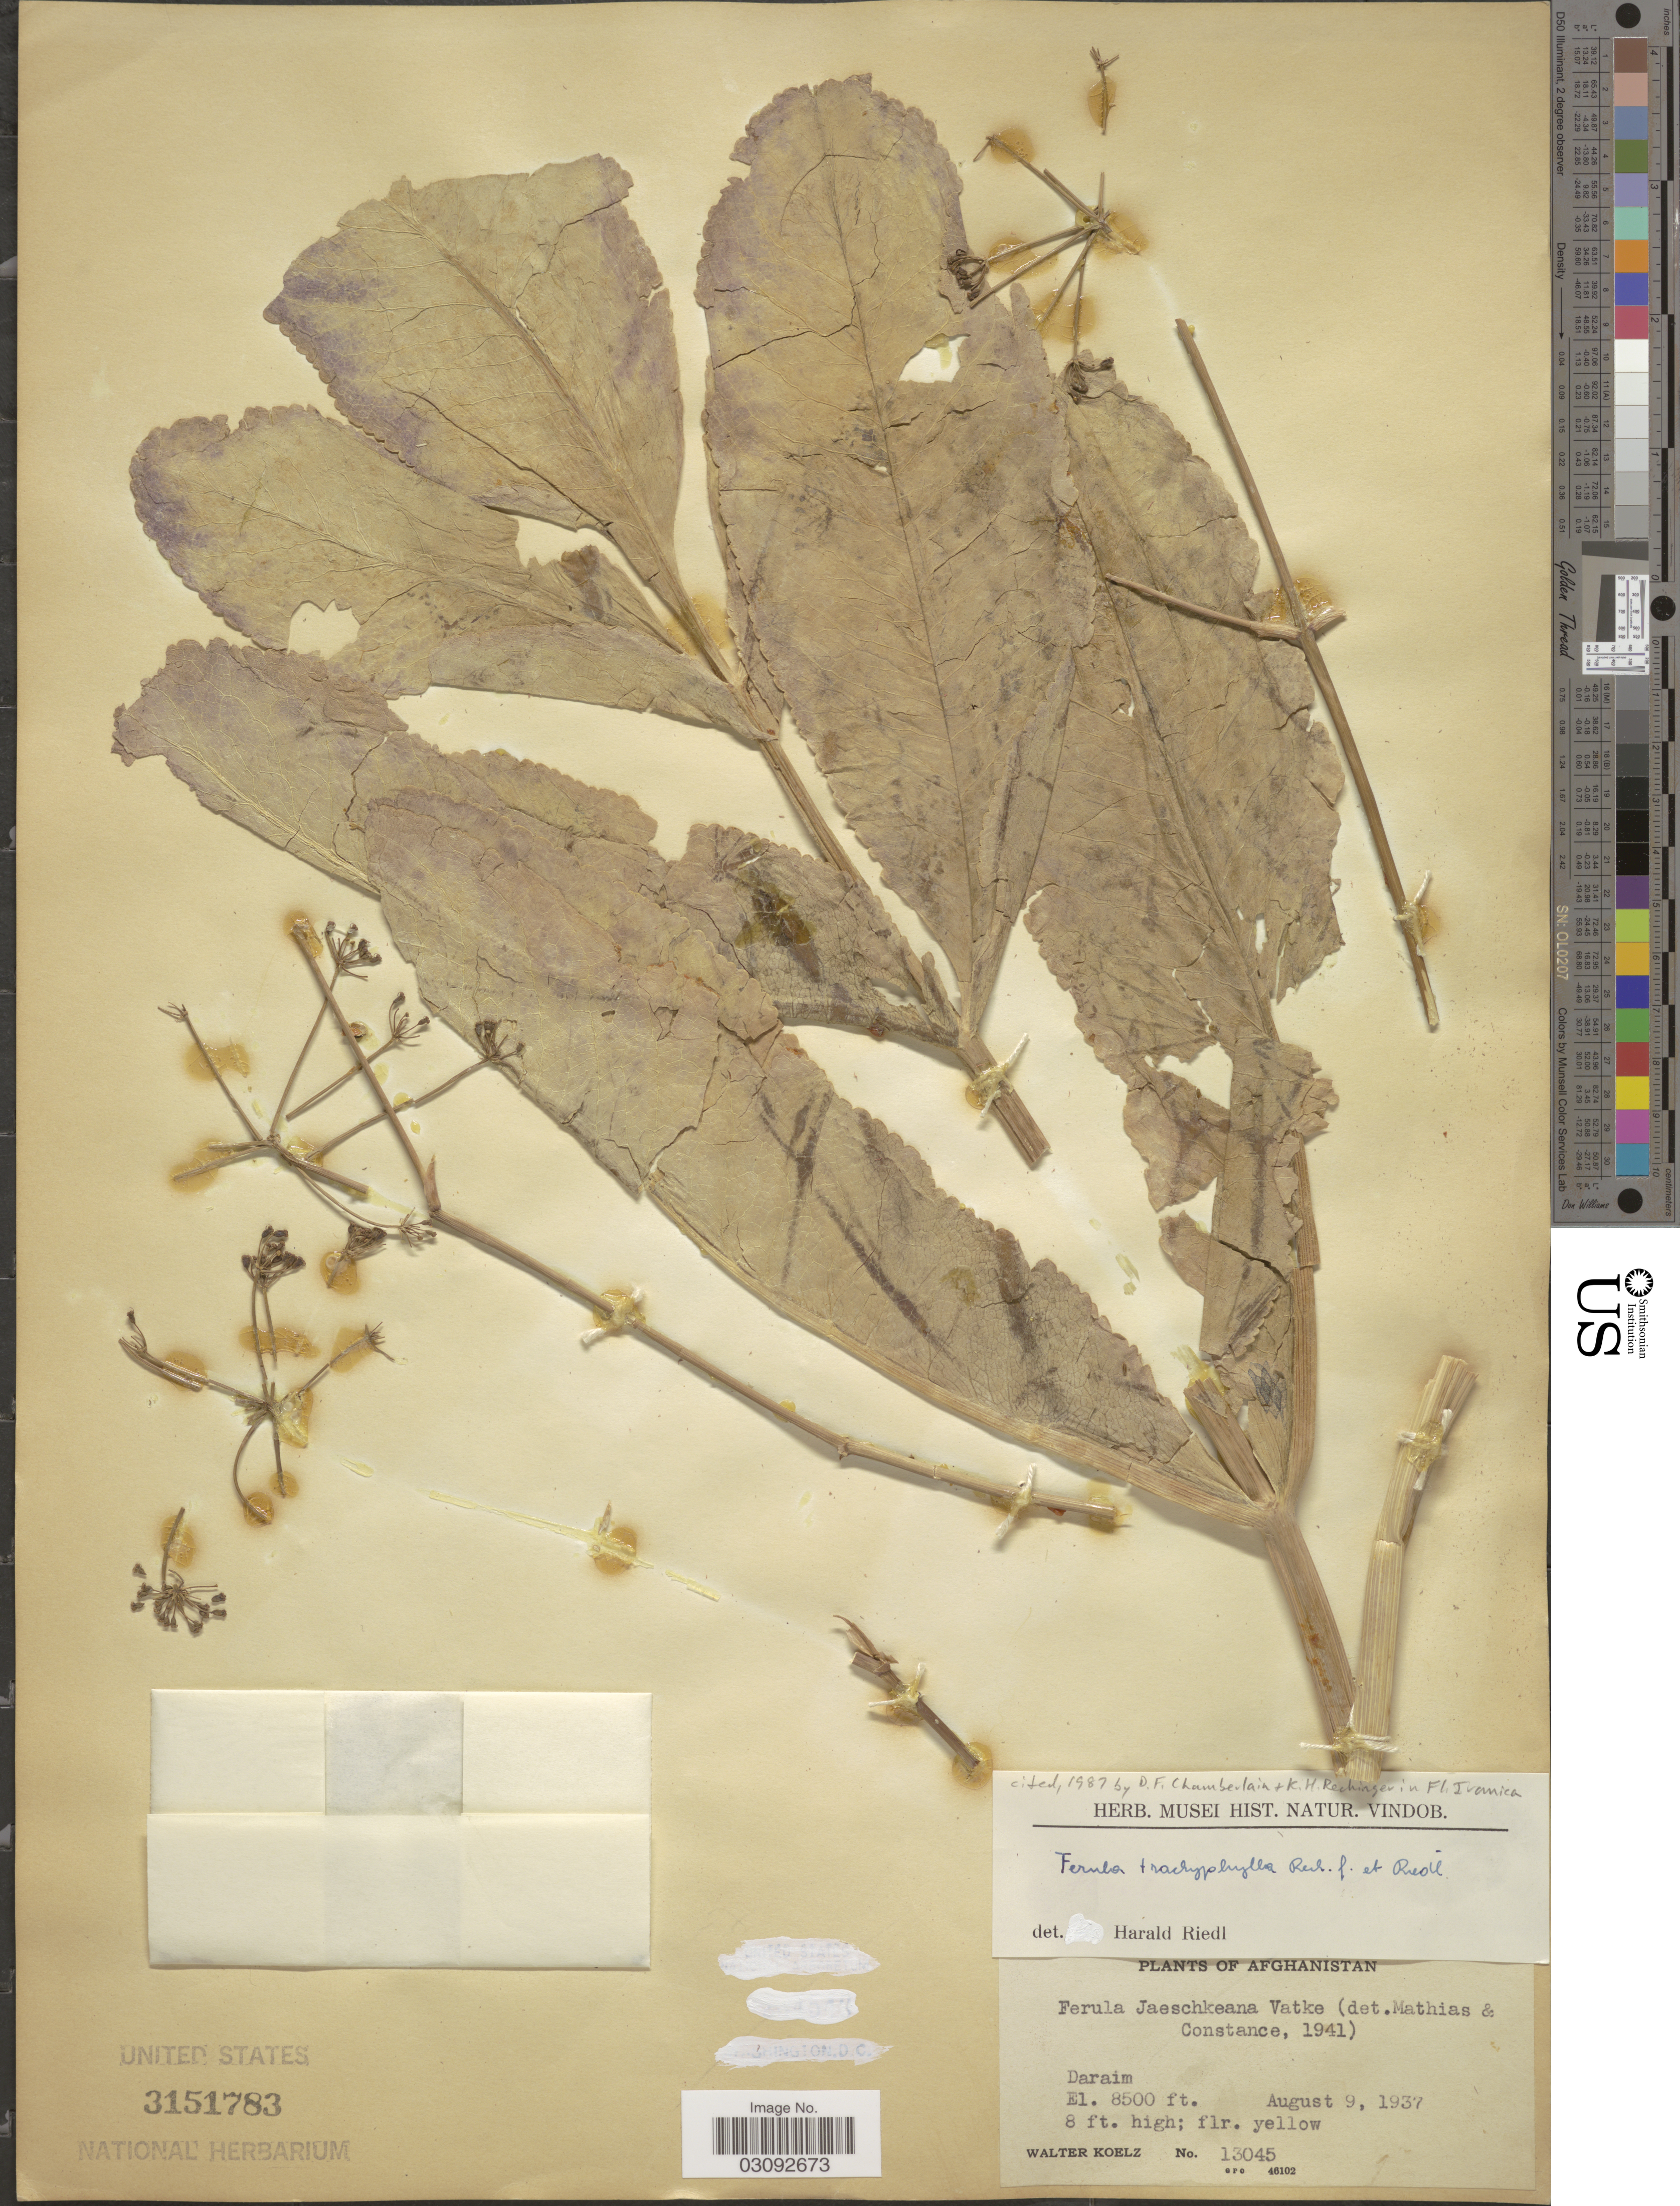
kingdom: Plantae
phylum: Tracheophyta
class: Magnoliopsida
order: Apiales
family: Apiaceae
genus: Ferula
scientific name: Ferula trachyphylla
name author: Rech. f. & Riedl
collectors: W. N. Koelz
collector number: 13045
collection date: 1937-08-09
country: Afghanistan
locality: Daraim.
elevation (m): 2591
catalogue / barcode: US 3151783